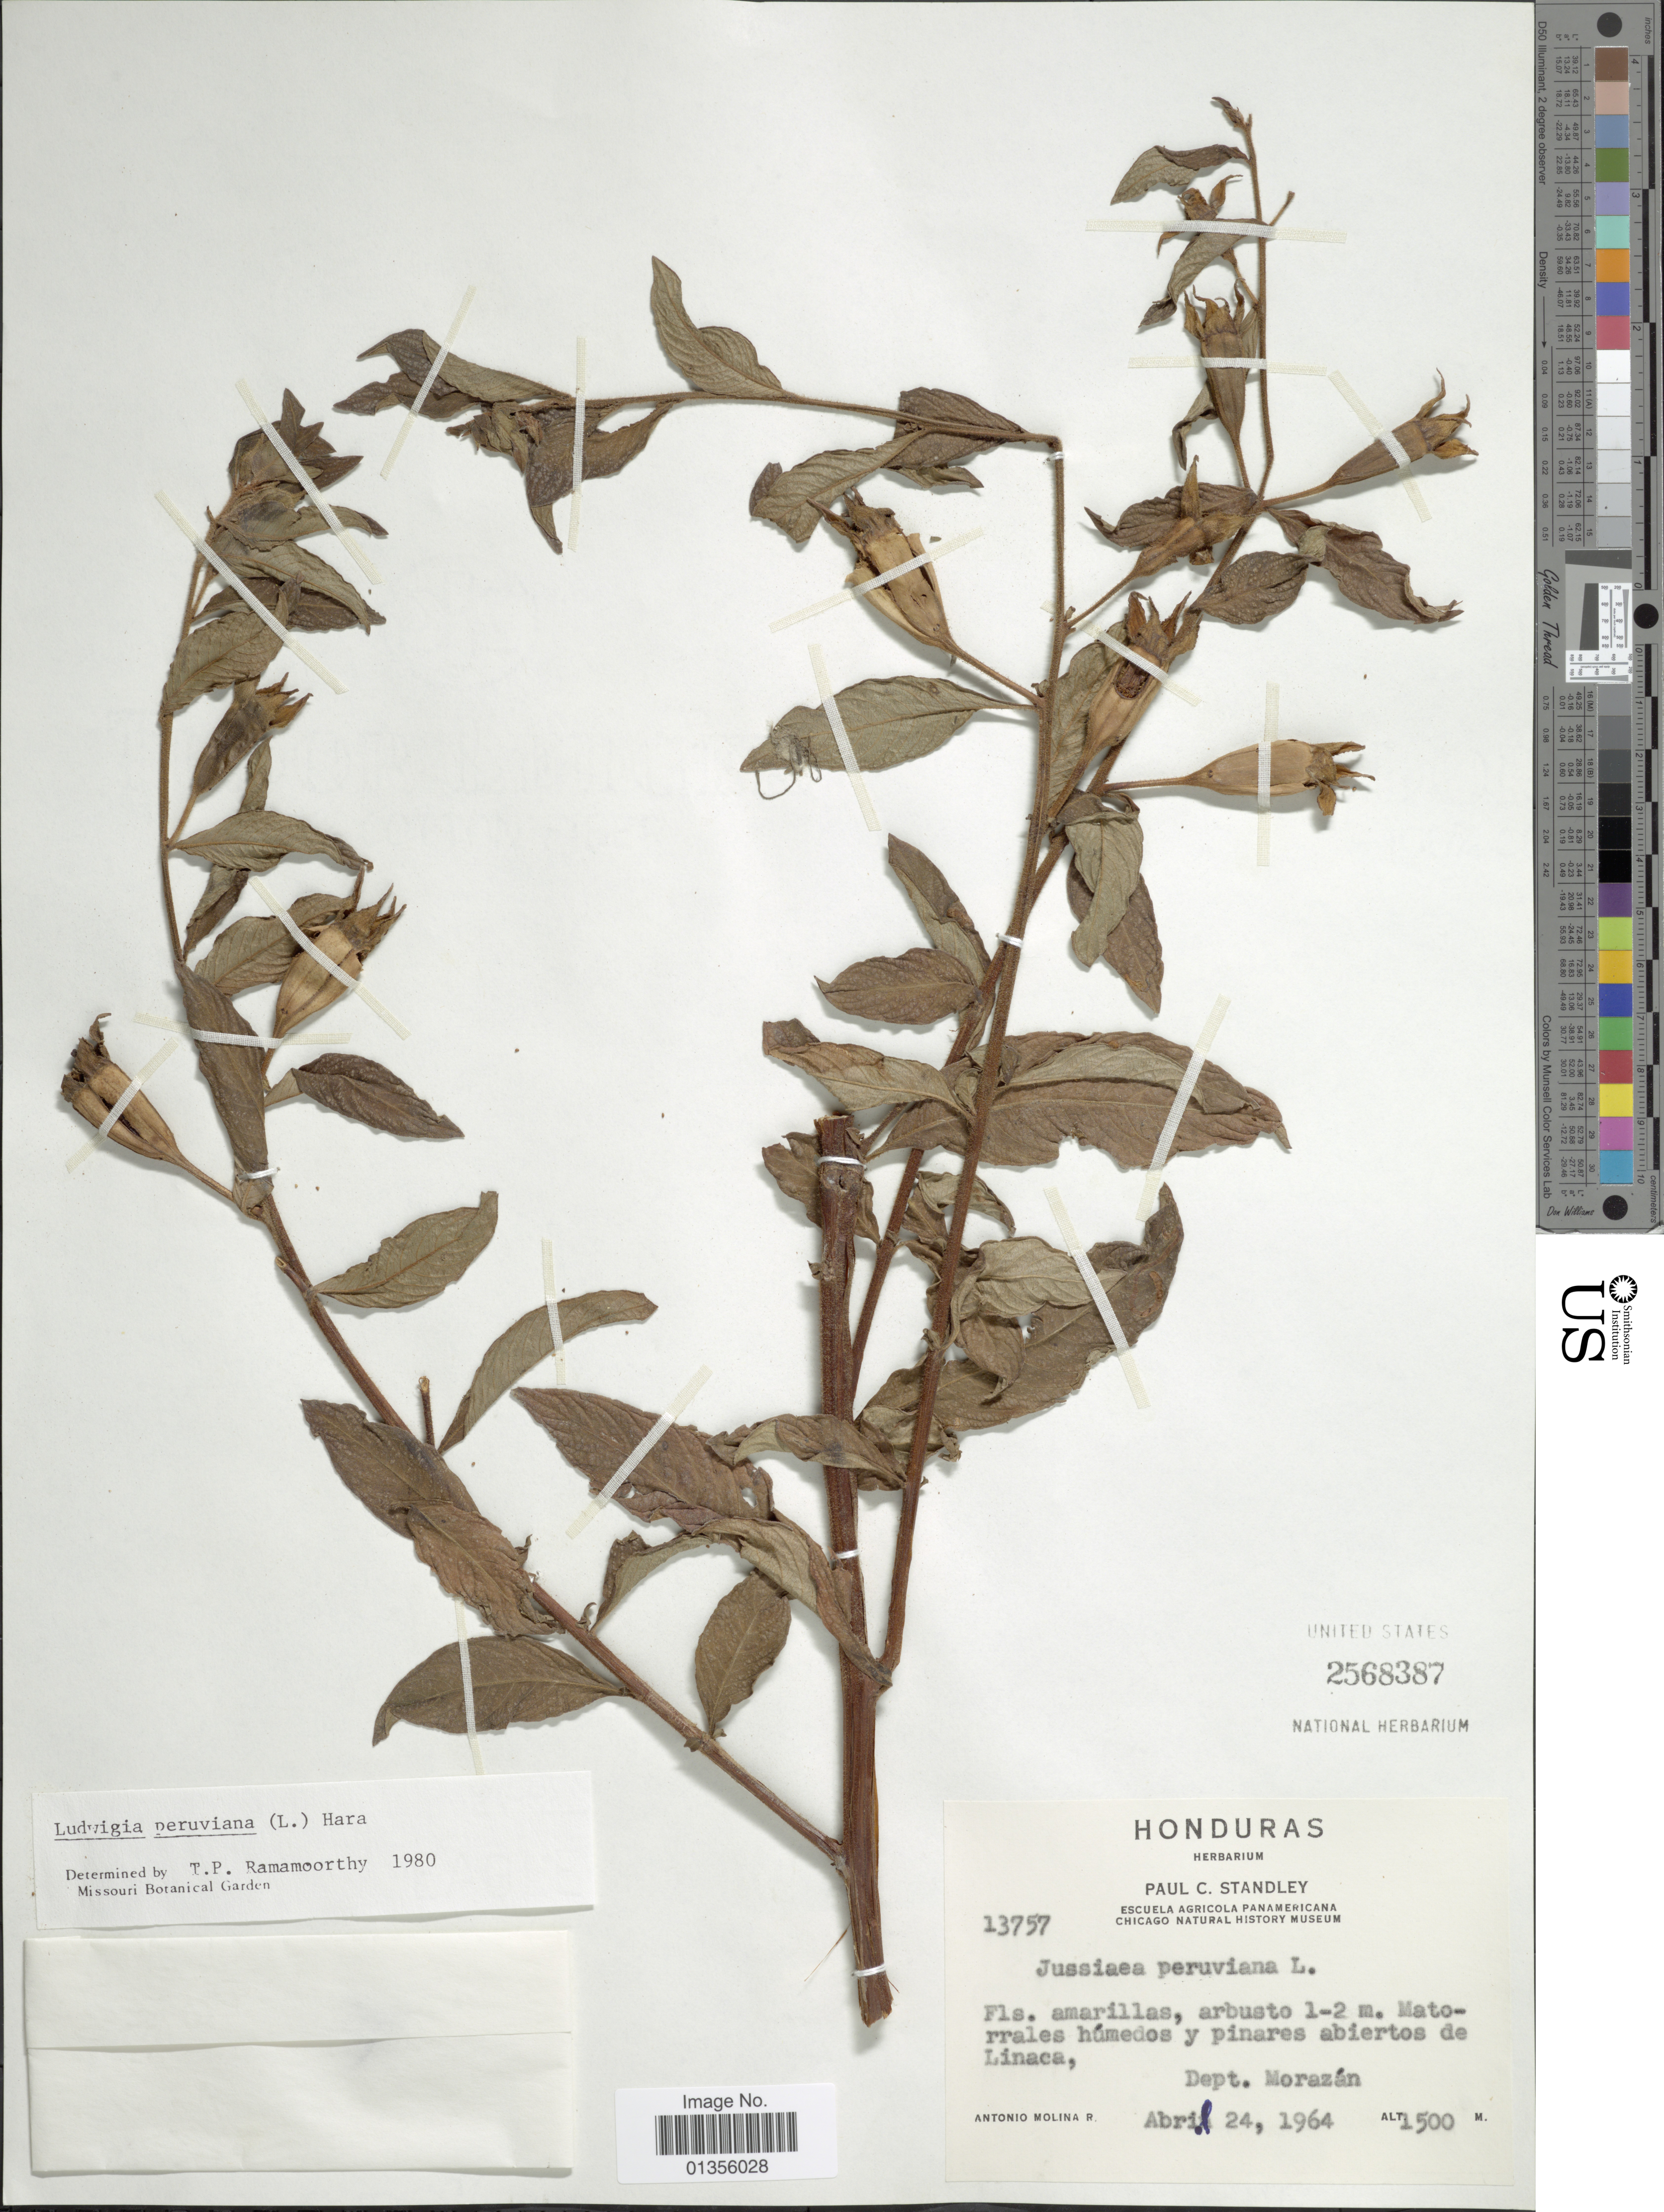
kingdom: Plantae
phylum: Tracheophyta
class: Magnoliopsida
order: Myrtales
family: Onagraceae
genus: Ludwigia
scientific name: Ludwigia peruviana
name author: (L.) H. Hara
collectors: A. Molina R.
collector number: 13757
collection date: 1964-04-24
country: Honduras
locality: Matorrales húmedos y pinares abiertos de Linaca, Dept. Morazán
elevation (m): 1500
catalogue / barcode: US 2568387